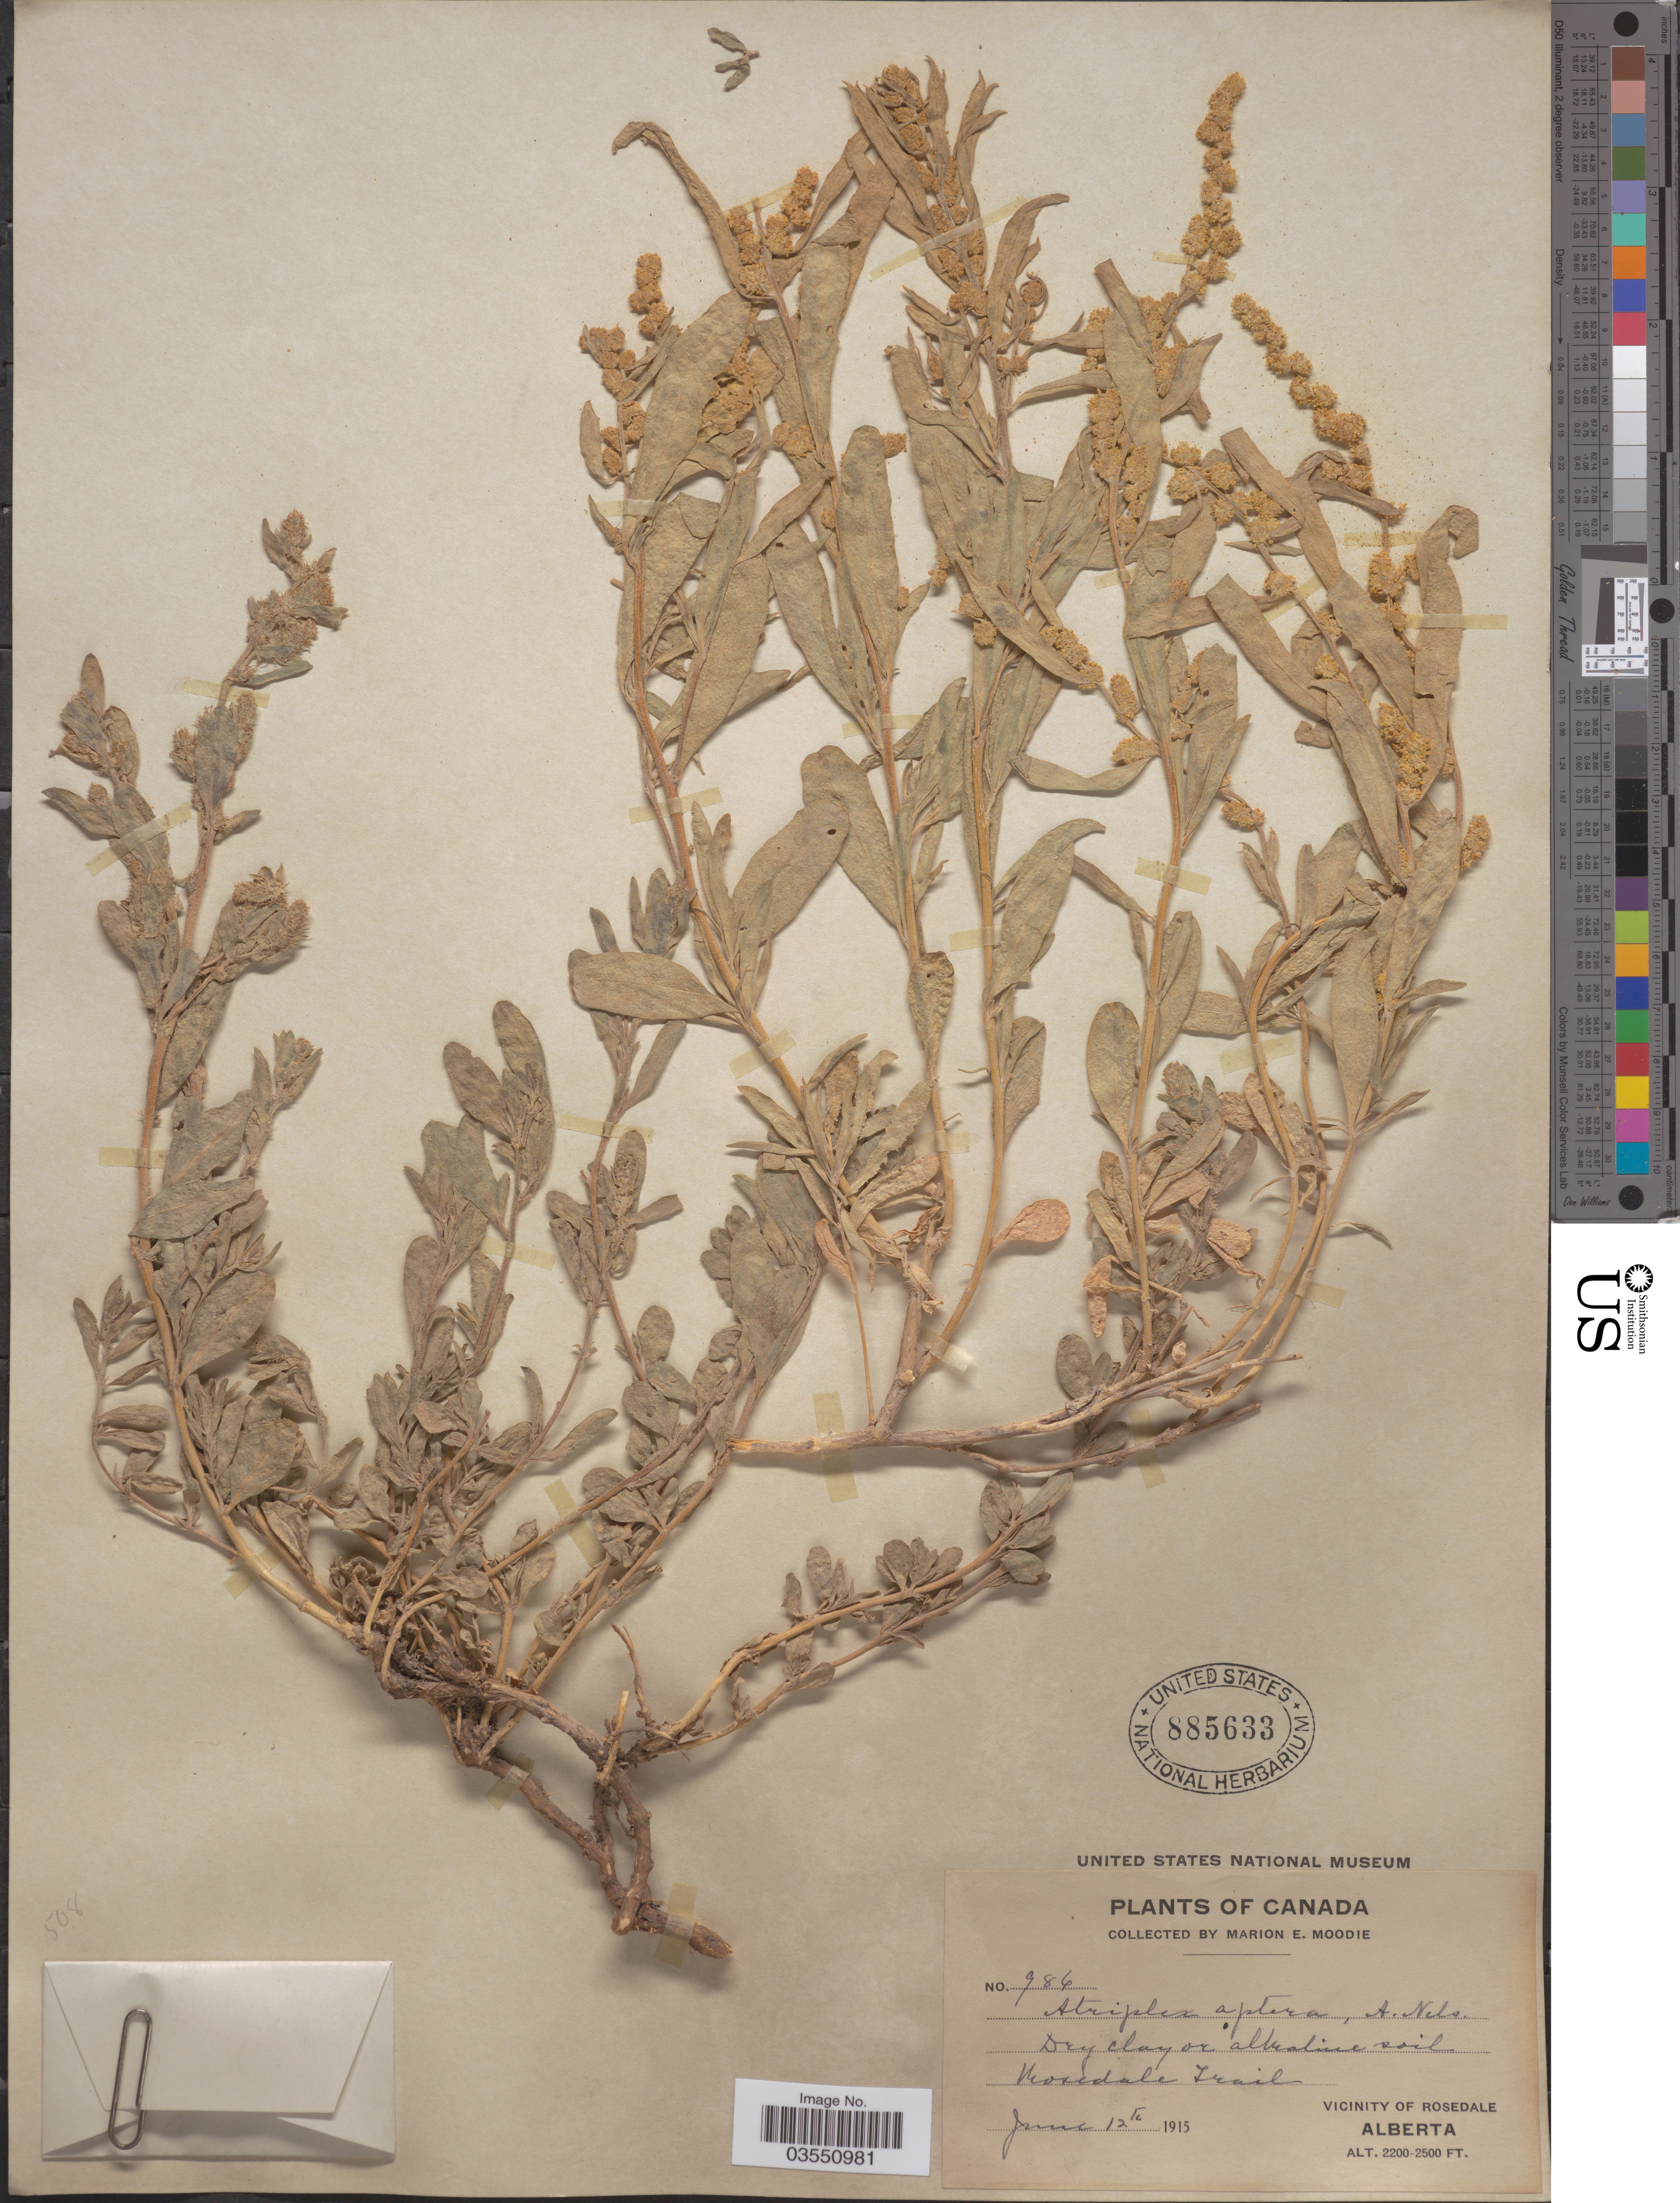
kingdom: Plantae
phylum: Tracheophyta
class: Magnoliopsida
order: Caryophyllales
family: Amaranthaceae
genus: Atriplex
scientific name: Atriplex aptera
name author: A. Nelson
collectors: M. E. Moodie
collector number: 986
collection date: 1915-06-12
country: Canada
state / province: Alberta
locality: Rosedale Trail. Vicinity of Rosedale.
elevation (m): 671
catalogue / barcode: US 885633